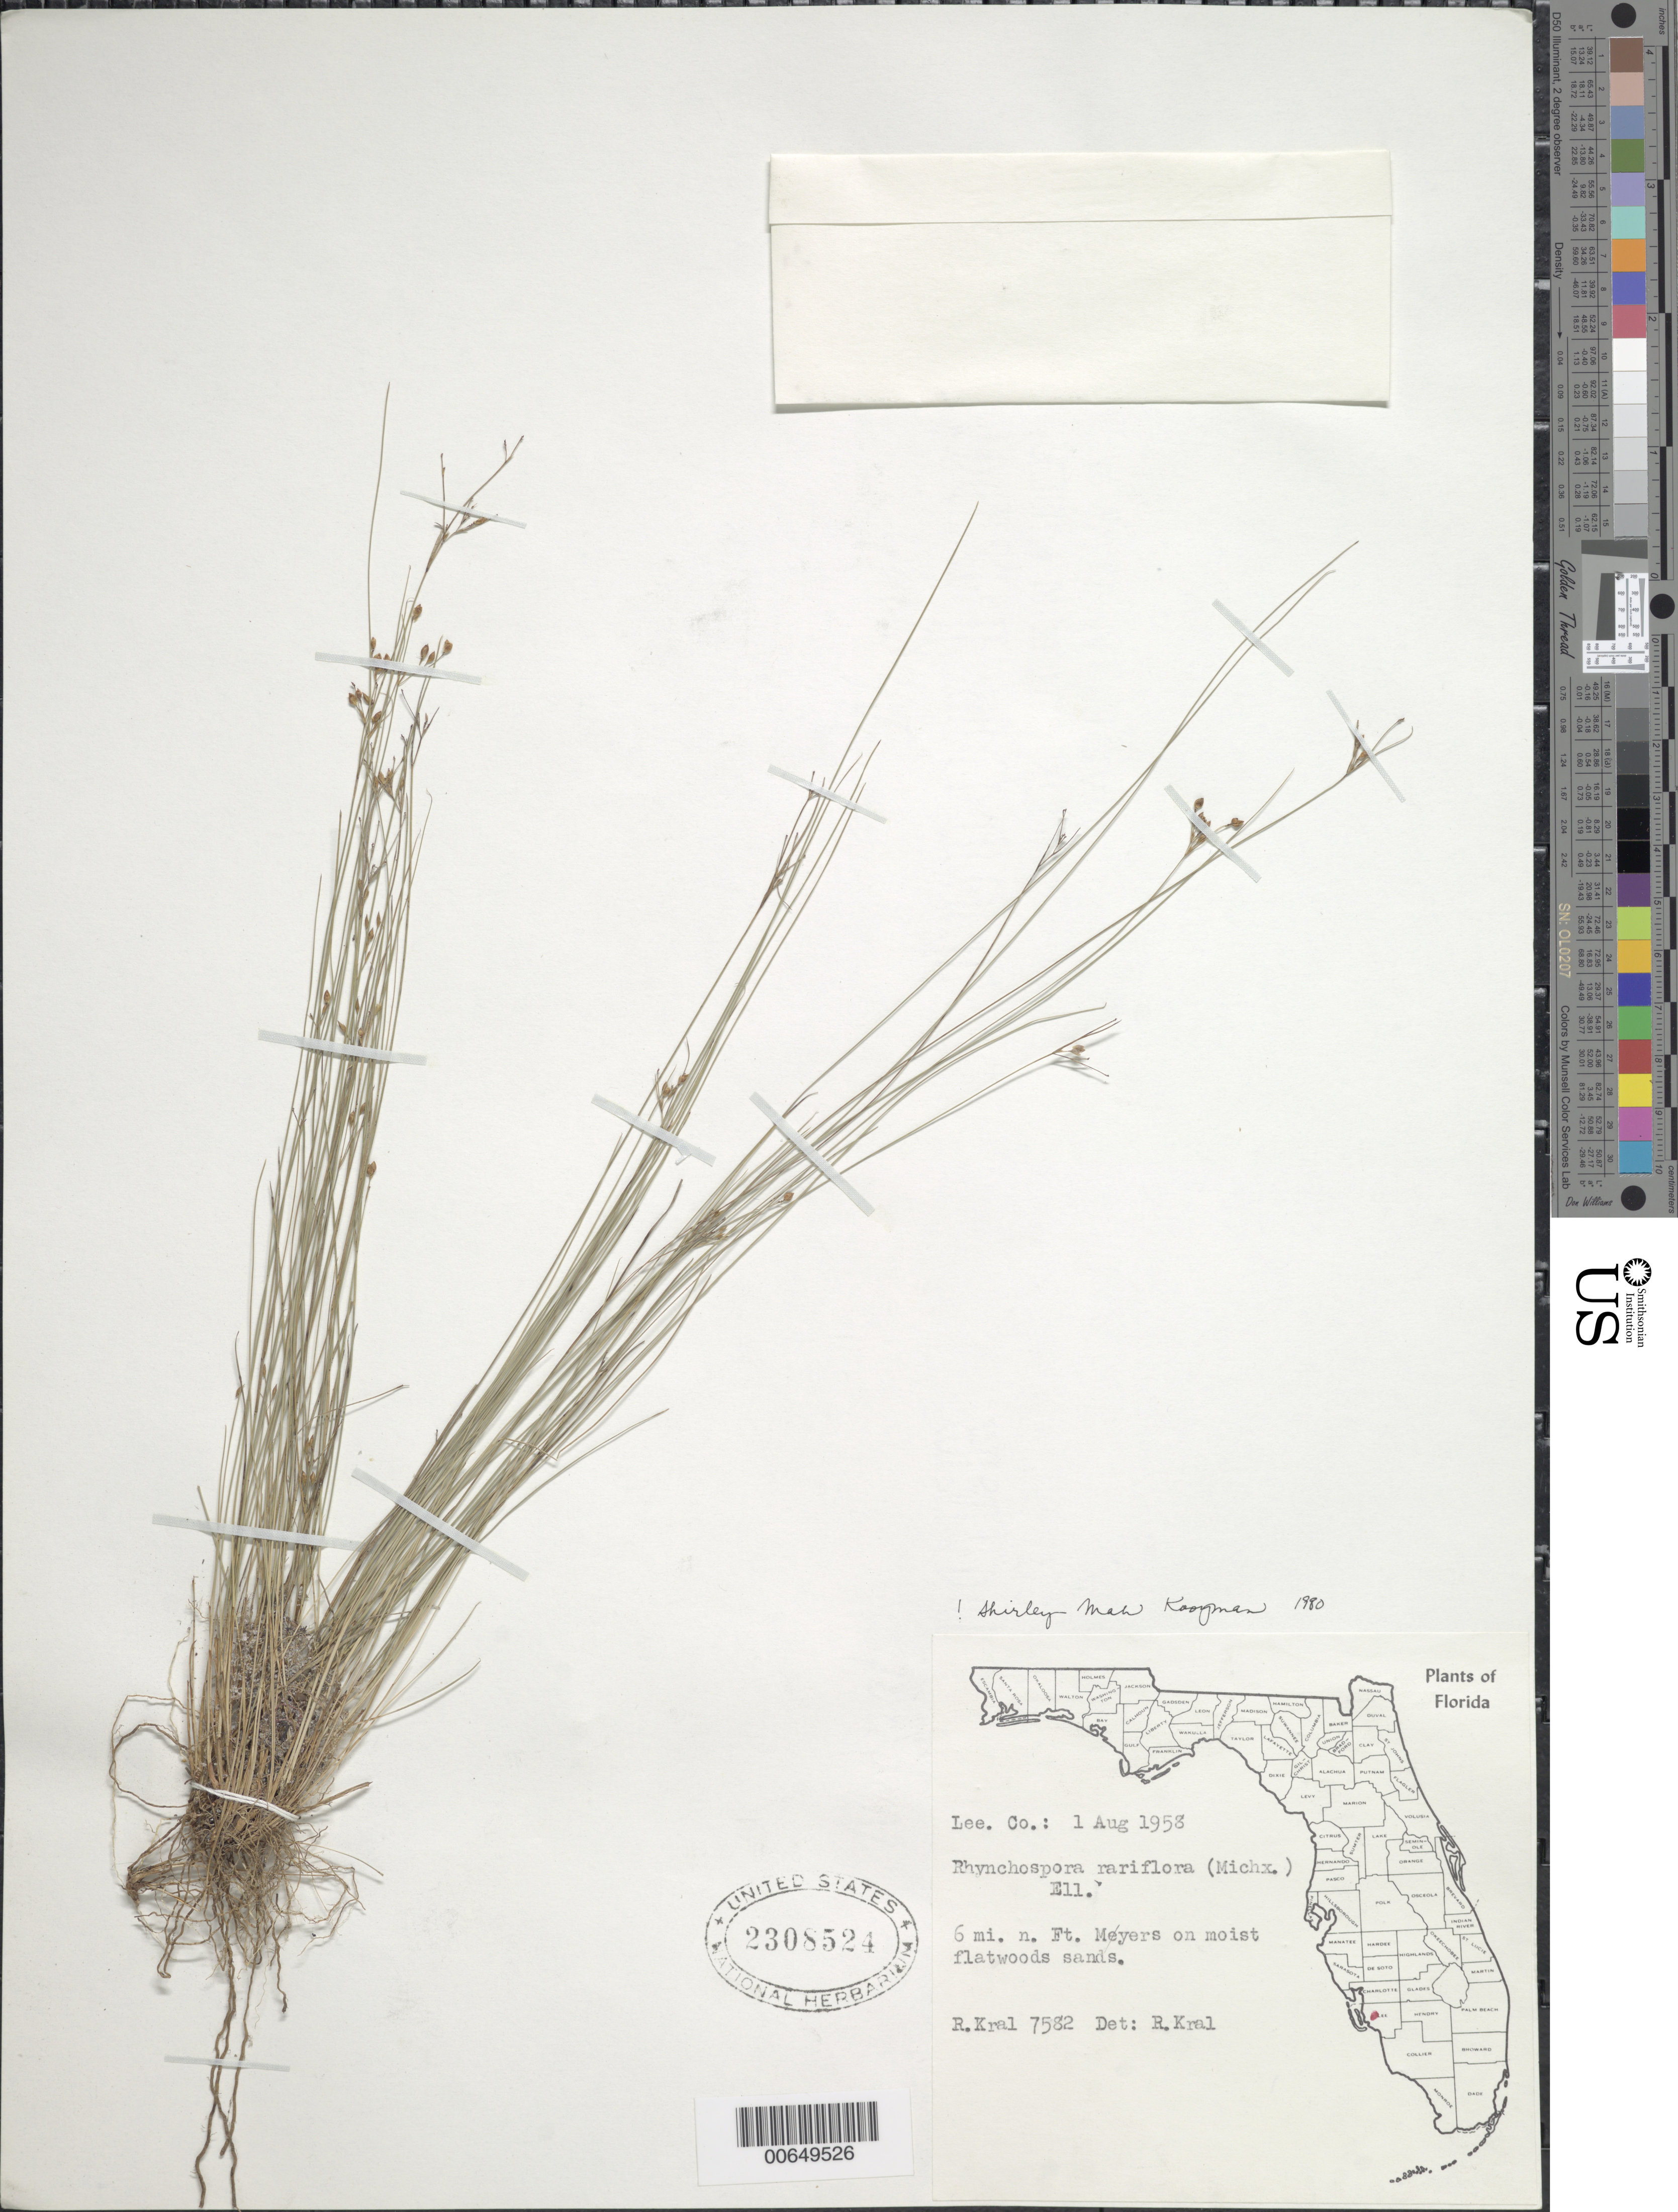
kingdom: Plantae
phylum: Tracheophyta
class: Liliopsida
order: Poales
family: Cyperaceae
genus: Rhynchospora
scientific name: Rhynchospora rariflora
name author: (Michx.) Elliott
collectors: R. Kral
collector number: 7582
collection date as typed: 08 Jan 1958 or 01 Aug 1958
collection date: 1958-01-08 or 1958-08-01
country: United States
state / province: Florida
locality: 6 mi. N of Fort Myers.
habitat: On moist flatwoods sands.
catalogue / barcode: US 2308524